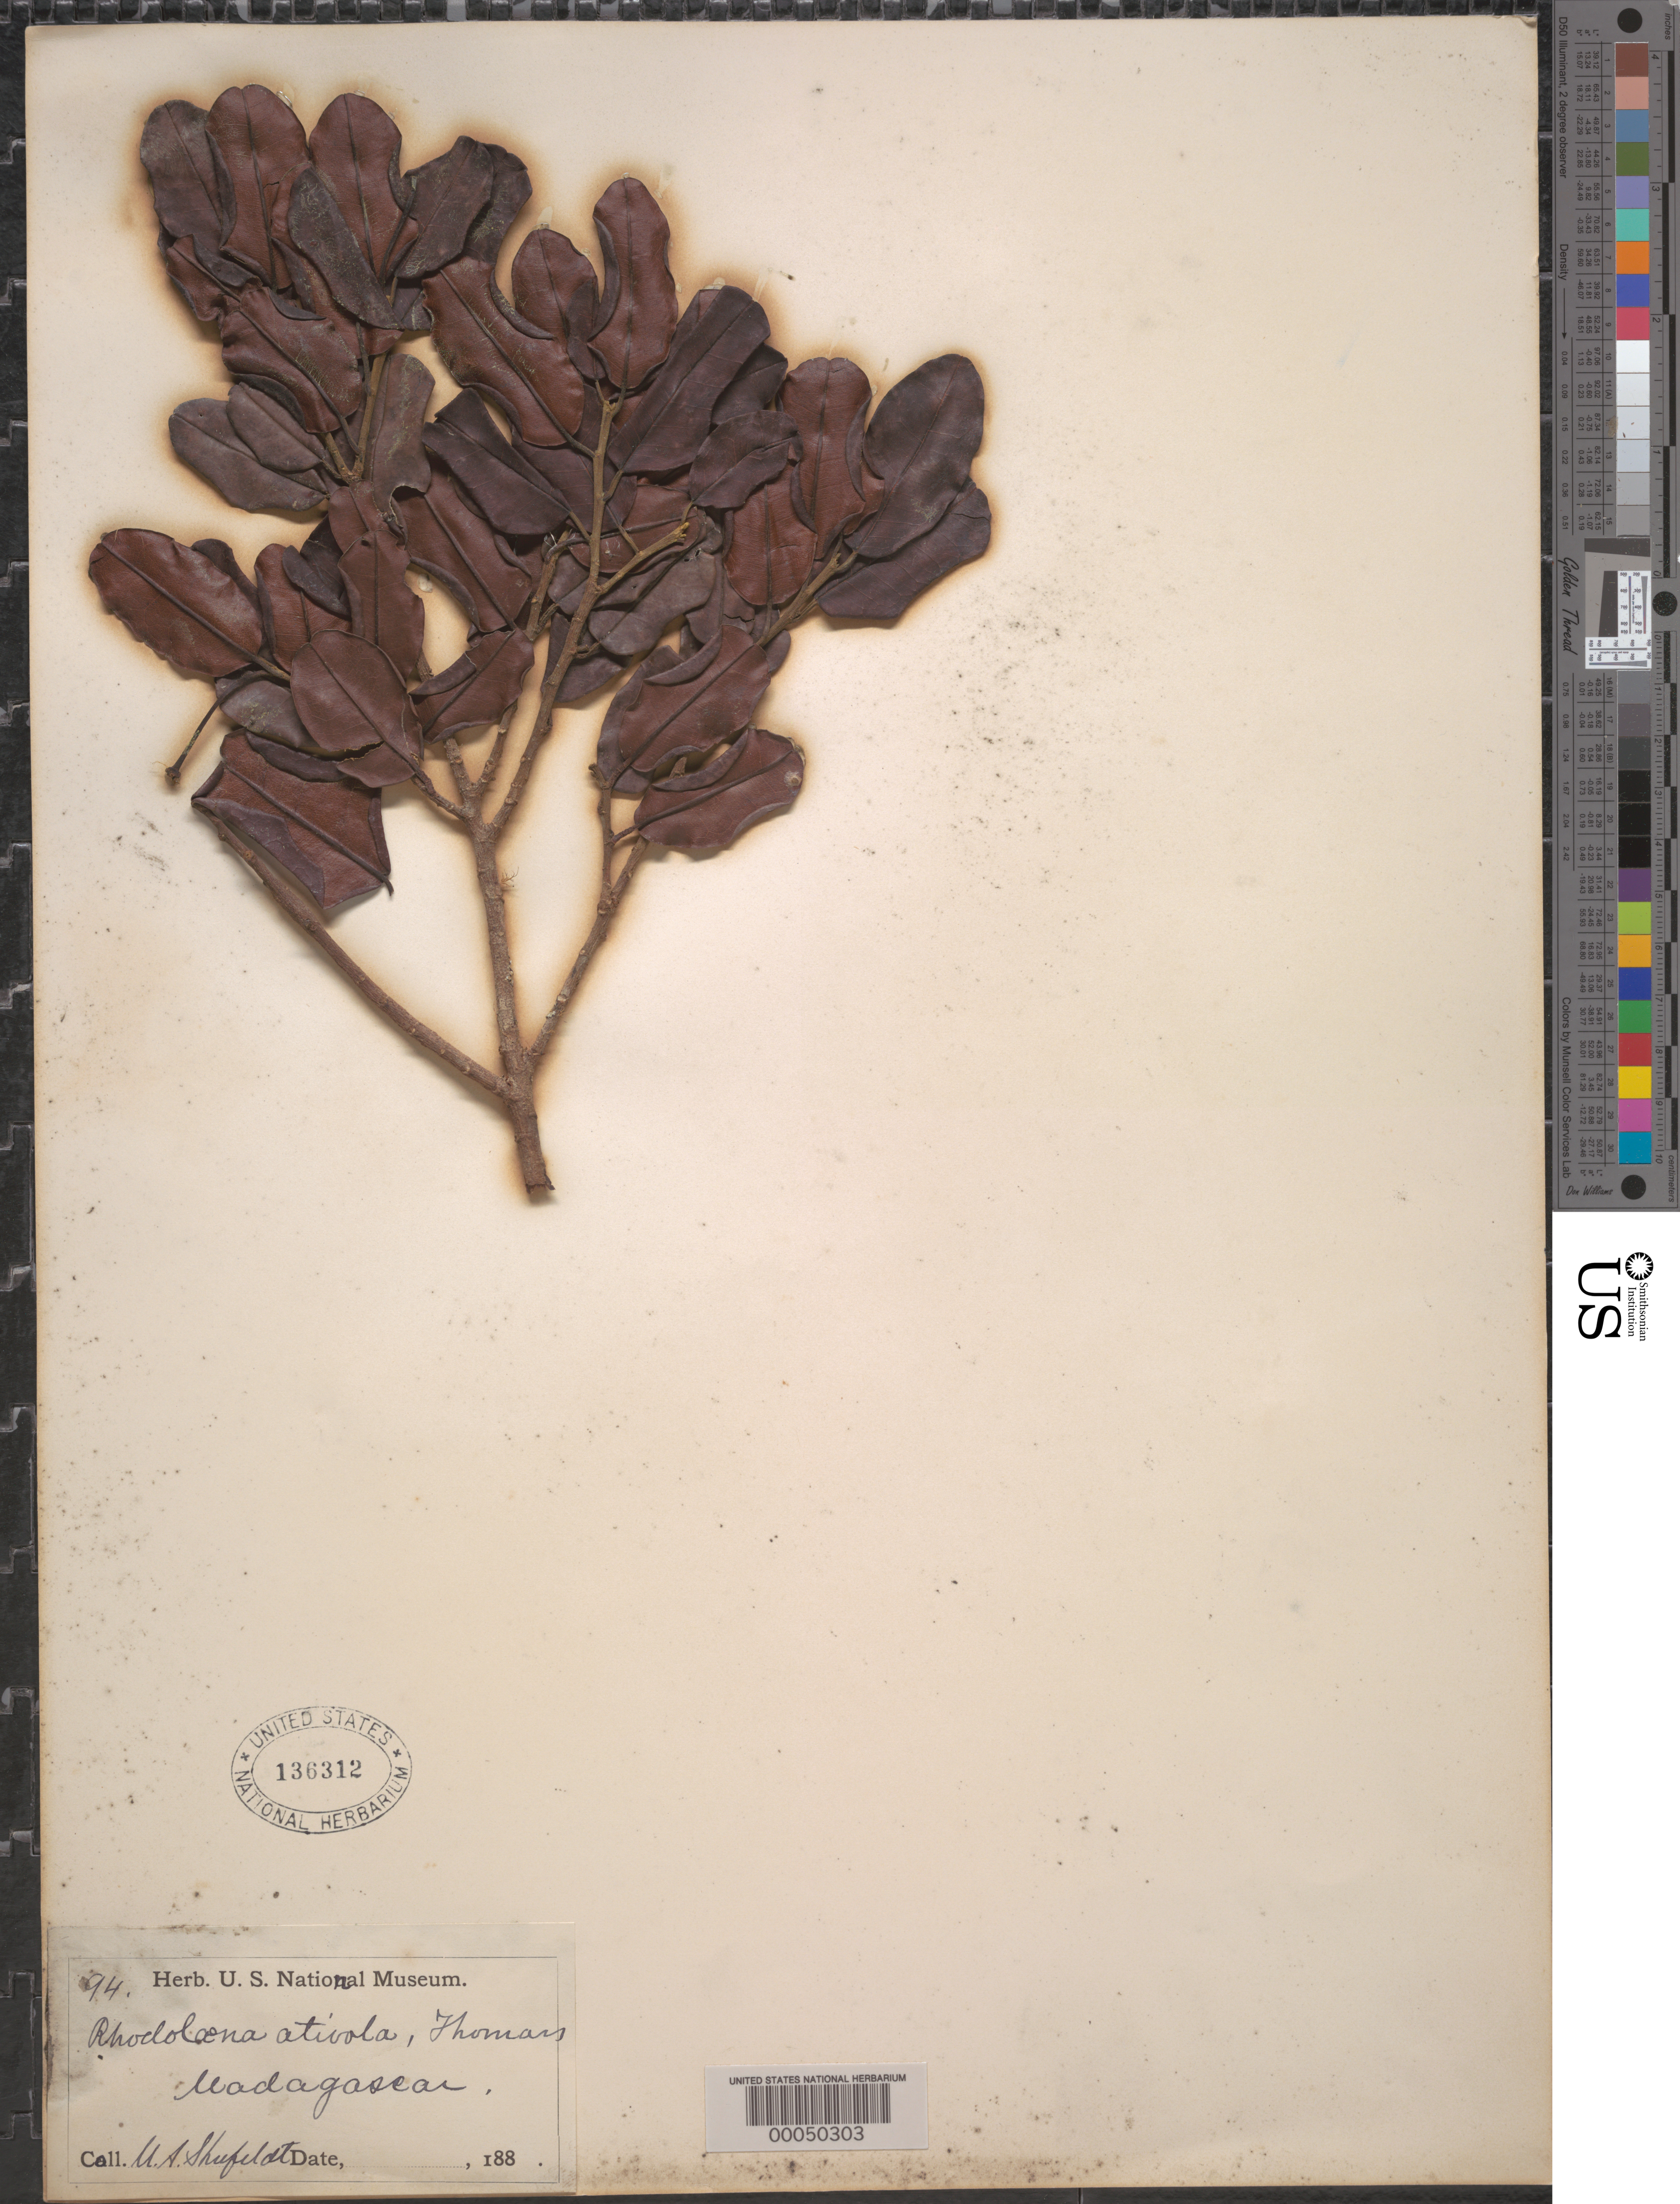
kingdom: Plantae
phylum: Tracheophyta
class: Magnoliopsida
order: Malvales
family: Sarcolaenaceae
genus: Rhodolaena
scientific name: Rhodolaena altivola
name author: Thouars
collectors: M. Shufeldt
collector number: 94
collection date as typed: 188-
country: Madagascar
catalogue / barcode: US 136312